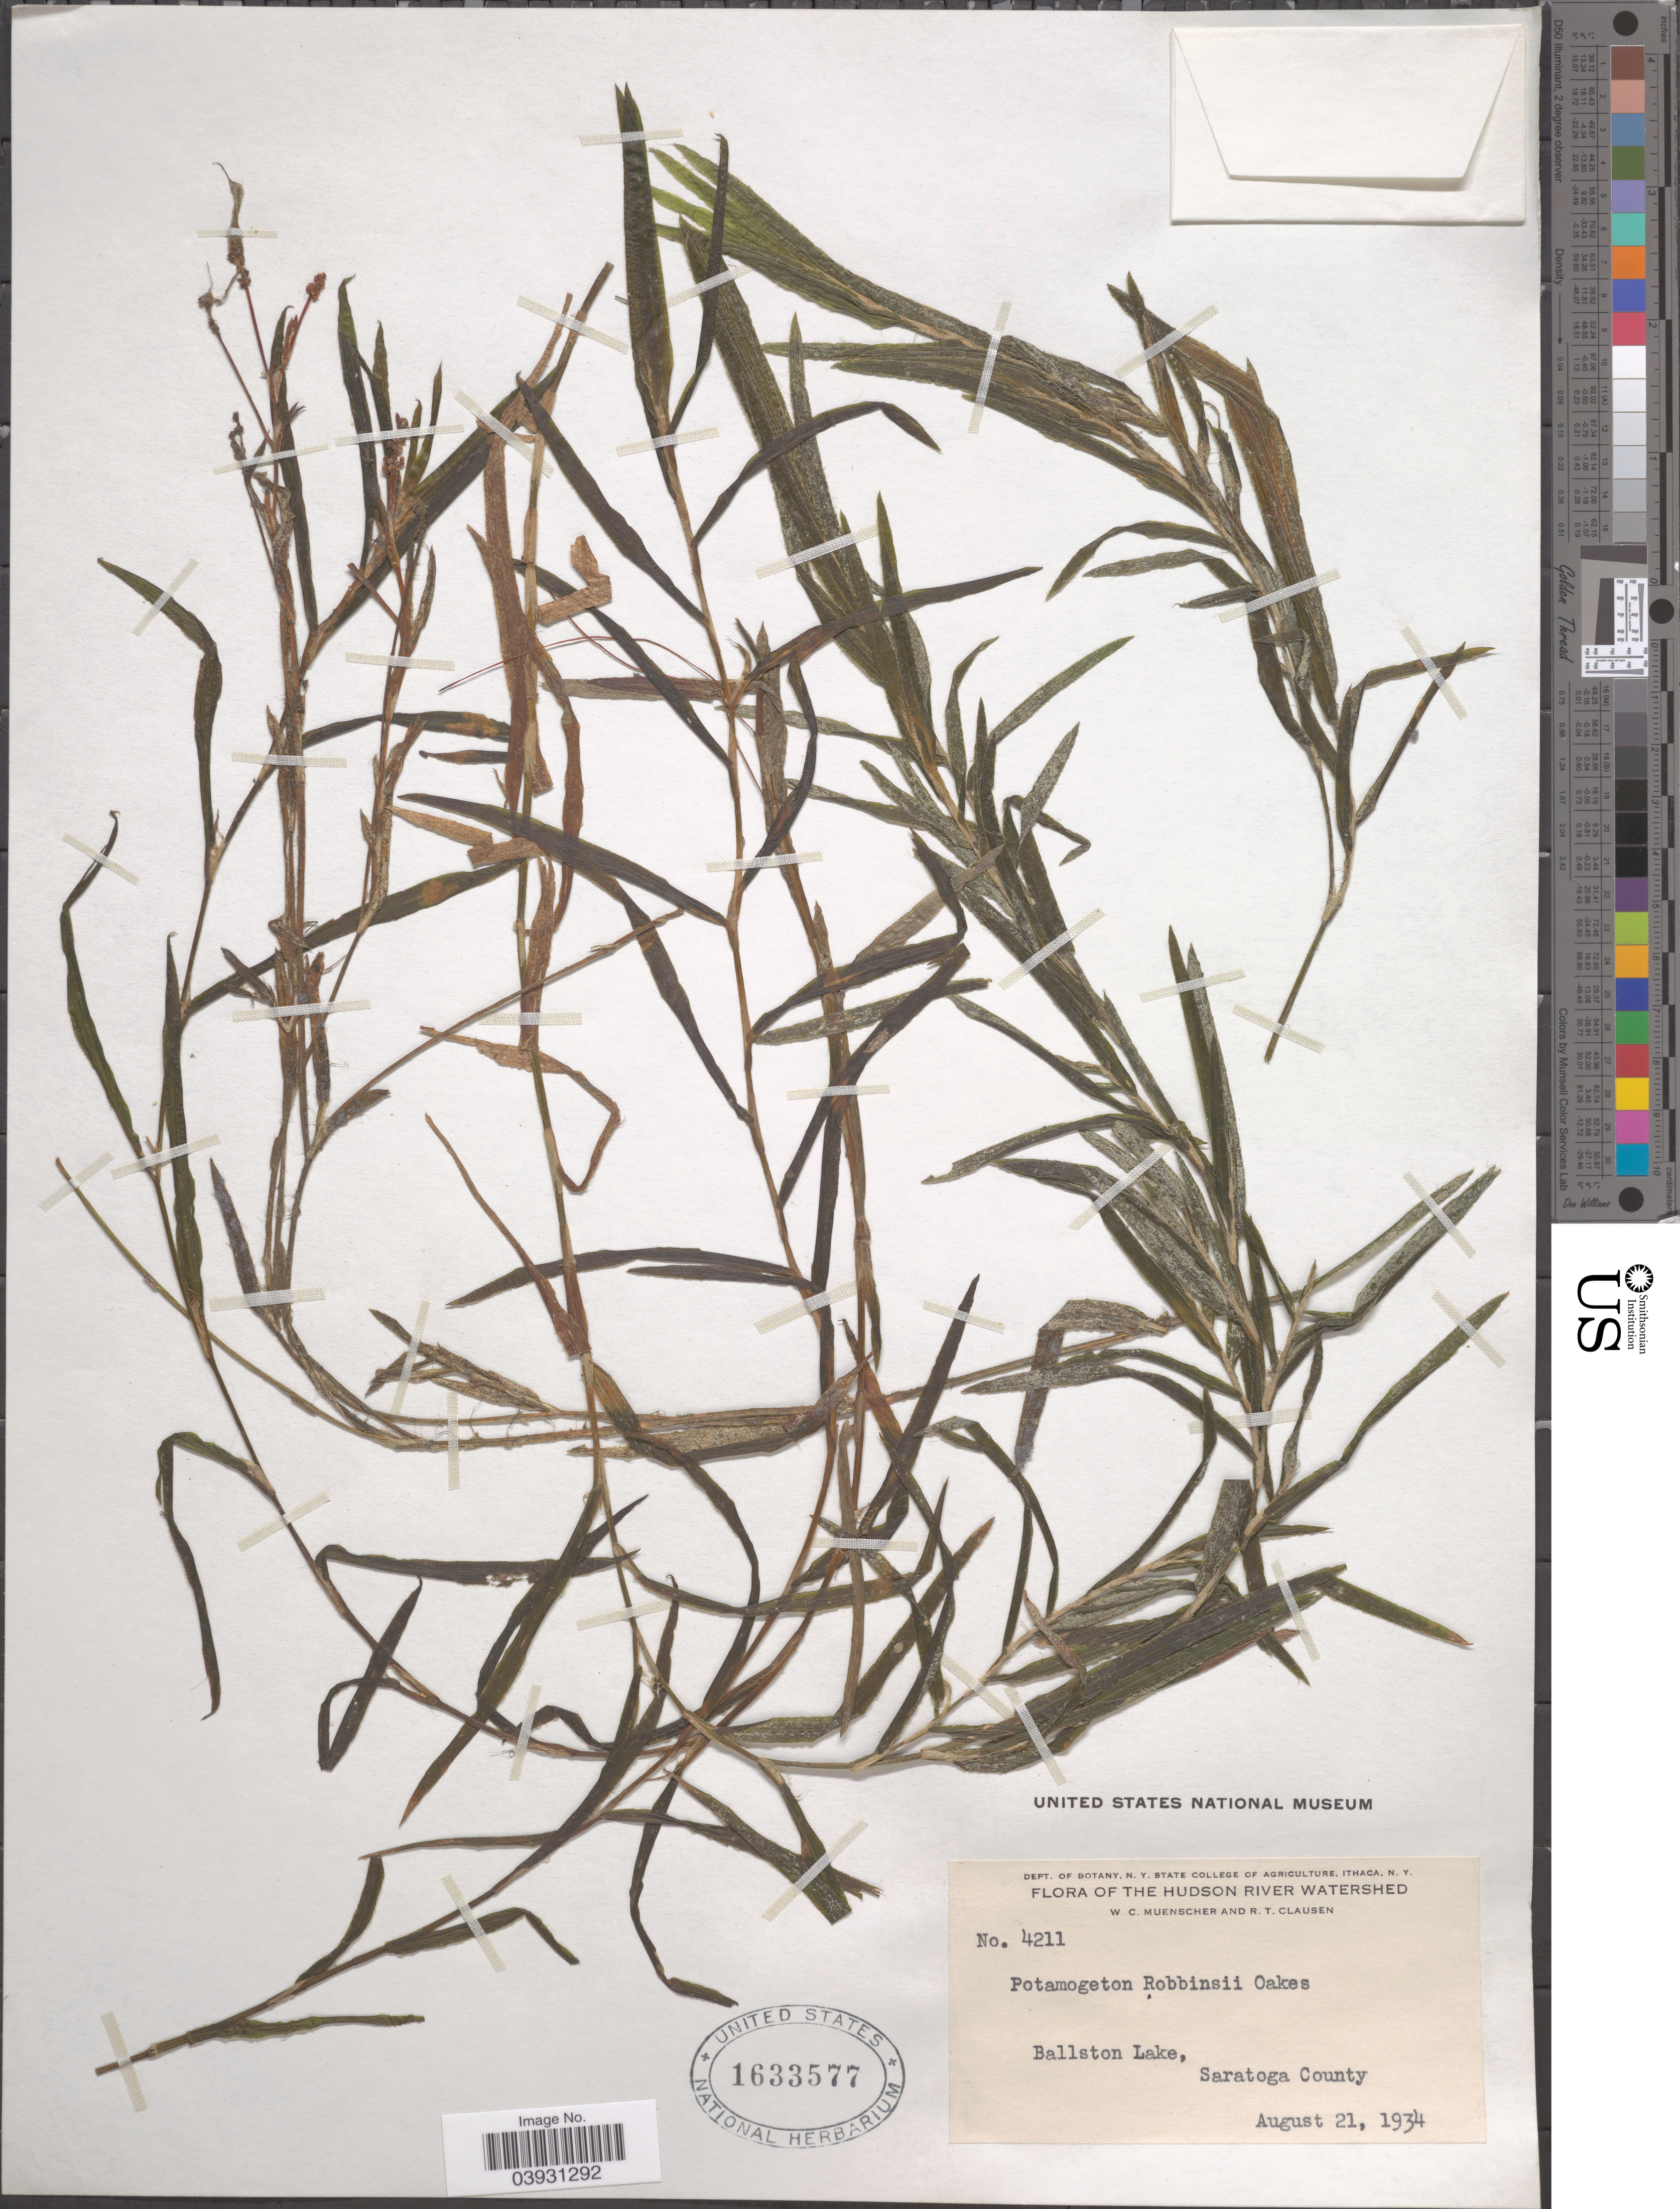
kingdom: Plantae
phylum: Tracheophyta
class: Liliopsida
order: Alismatales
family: Potamogetonaceae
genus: Potamogeton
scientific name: Potamogeton robbinsii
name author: Oakes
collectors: W. Muenscher & R. T. Clausen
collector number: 4211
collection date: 1934-08-21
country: United States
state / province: New York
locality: The Hudson River Watershed. Ballston Lake, Saratoga County.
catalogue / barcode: US 1633577